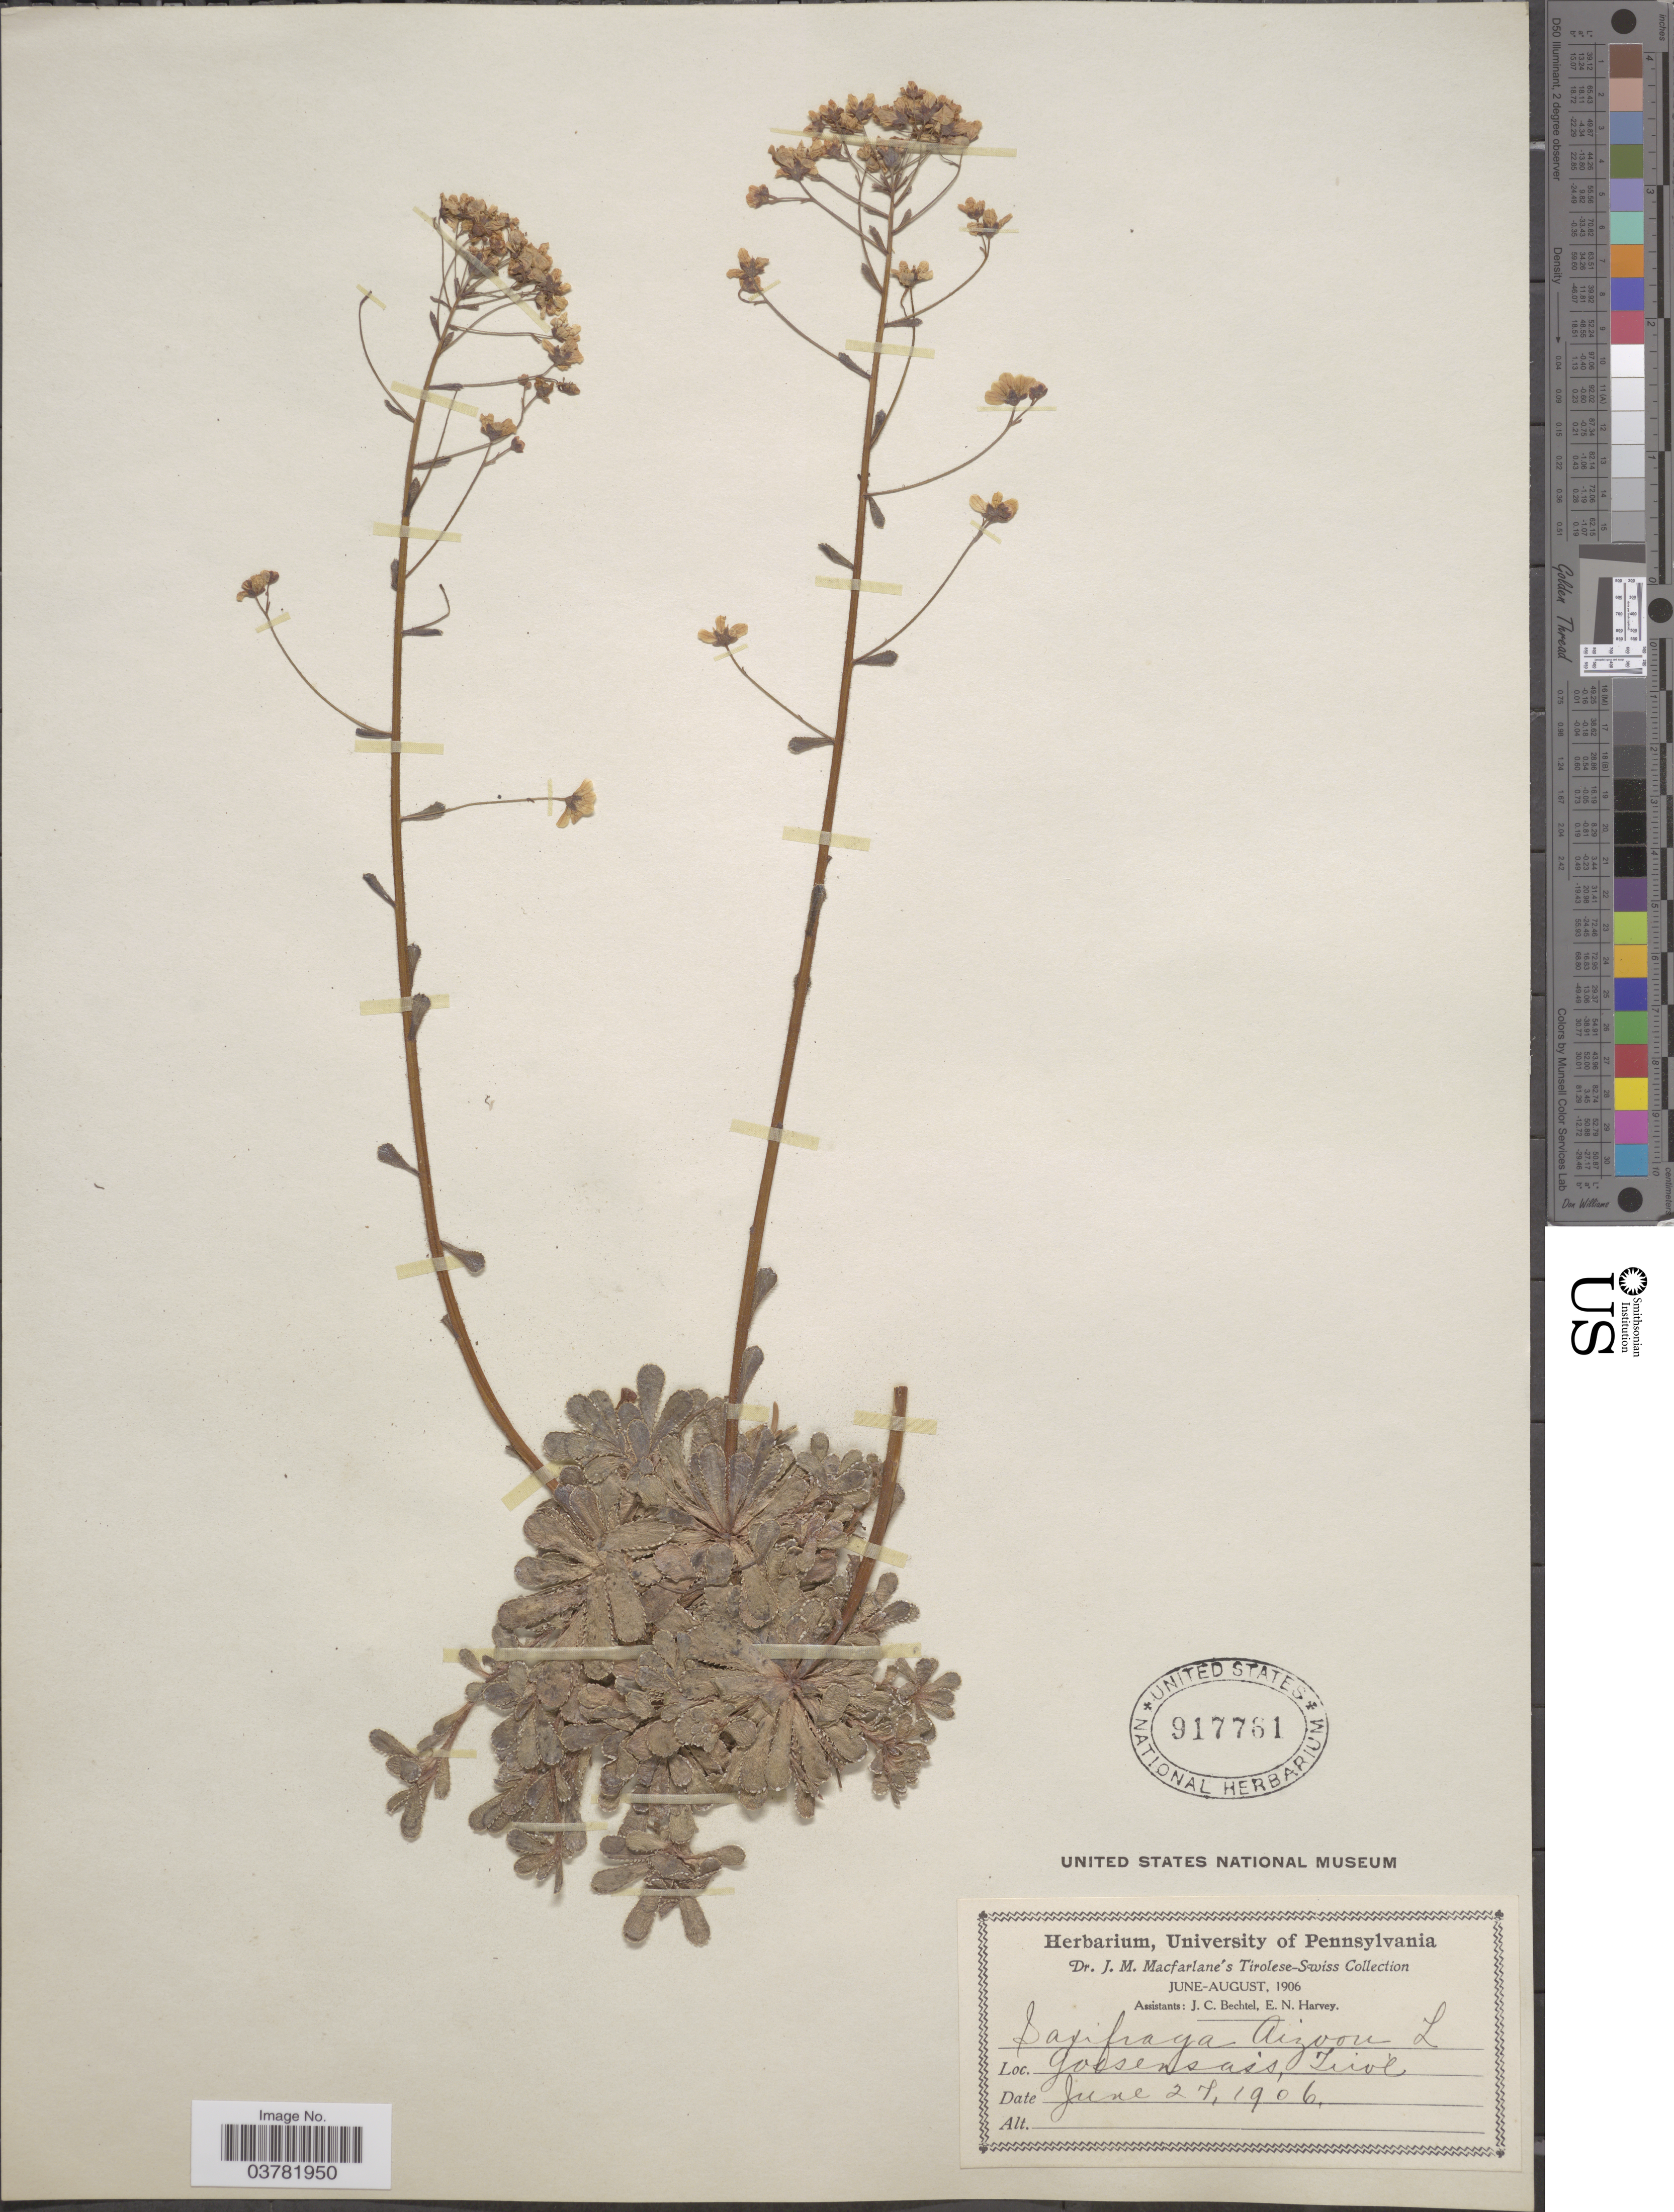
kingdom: Plantae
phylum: Tracheophyta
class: Magnoliopsida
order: Saxifragales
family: Saxifragaceae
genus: Saxifraga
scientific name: Saxifraga aizoides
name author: L.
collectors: J. Macfarlane, J. Bechtel & E. Harvey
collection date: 1906-06-27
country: Italy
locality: Gossensass Tirol.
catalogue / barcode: US 917761